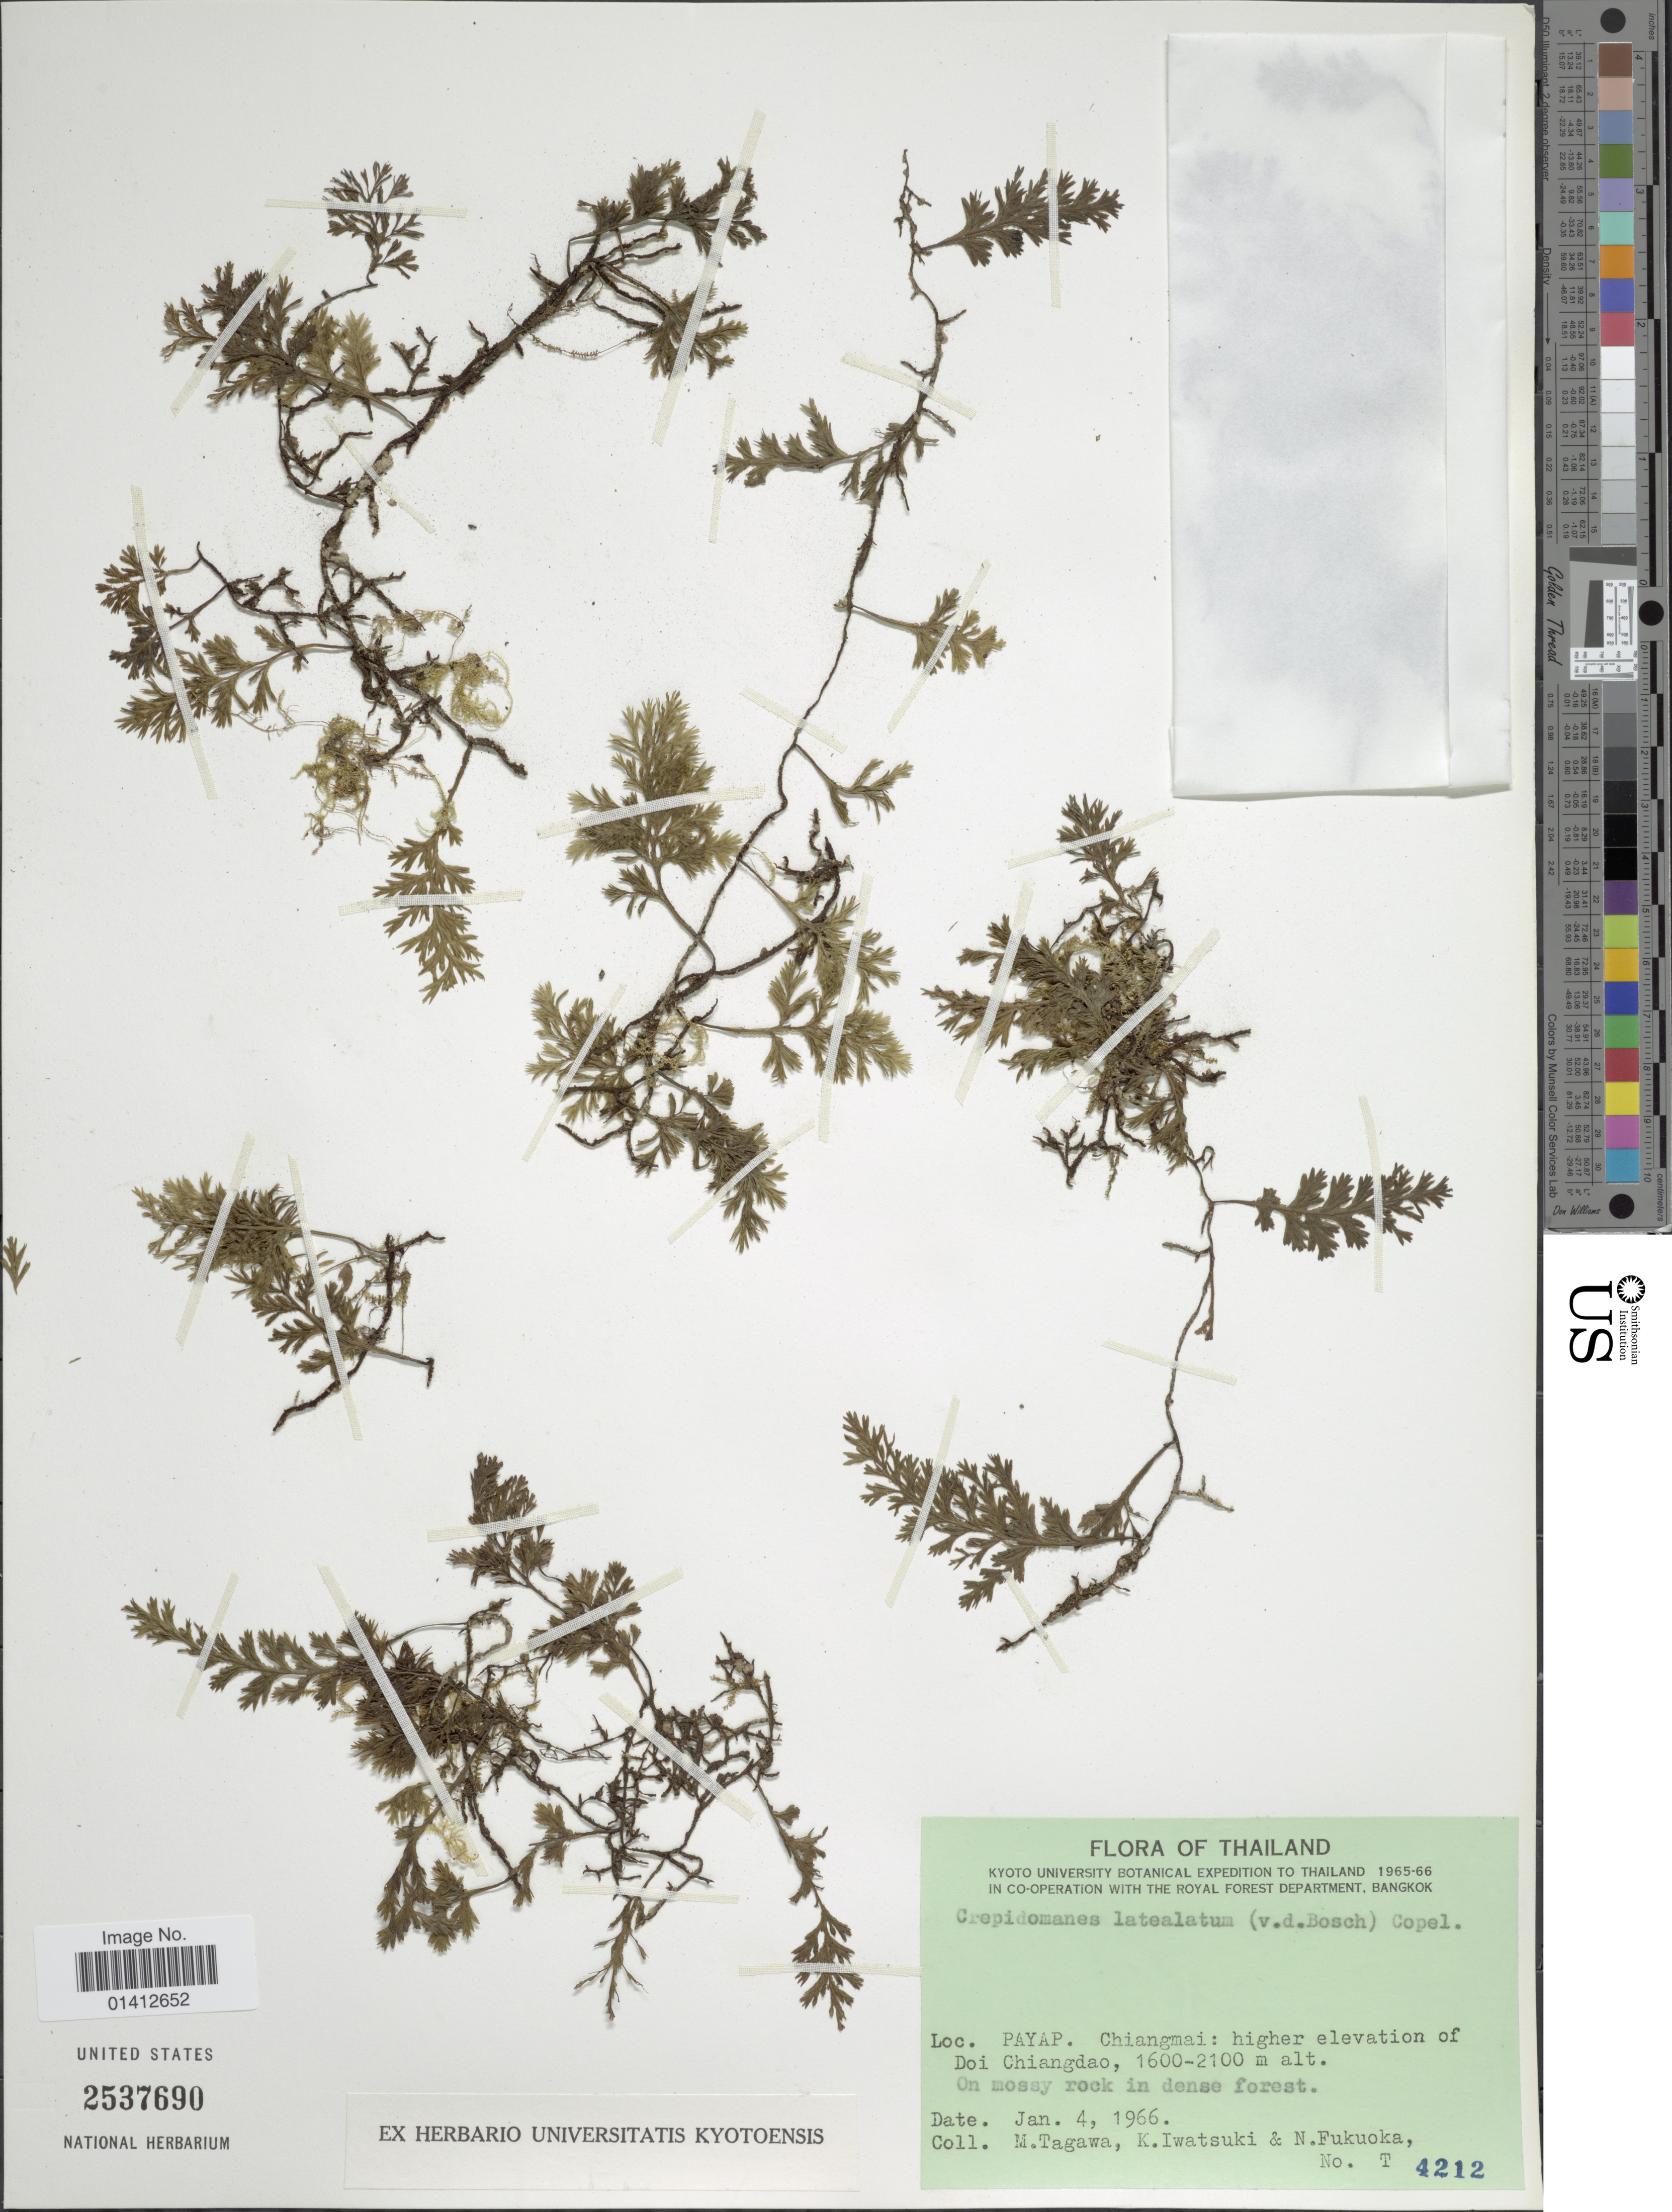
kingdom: Plantae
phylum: Tracheophyta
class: Polypodiopsida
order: Hymenophyllales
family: Hymenophyllaceae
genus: Crepidomanes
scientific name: Crepidomanes latealatum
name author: (Bosch) Copel.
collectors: M. Tagawa, K. Iwatsuki & N. Fukuoka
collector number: T 4212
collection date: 1966-01-04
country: Thailand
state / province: Chiang Mai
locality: Payap: higher elevation of Doi Chiangdao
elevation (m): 1600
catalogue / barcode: US 2537690